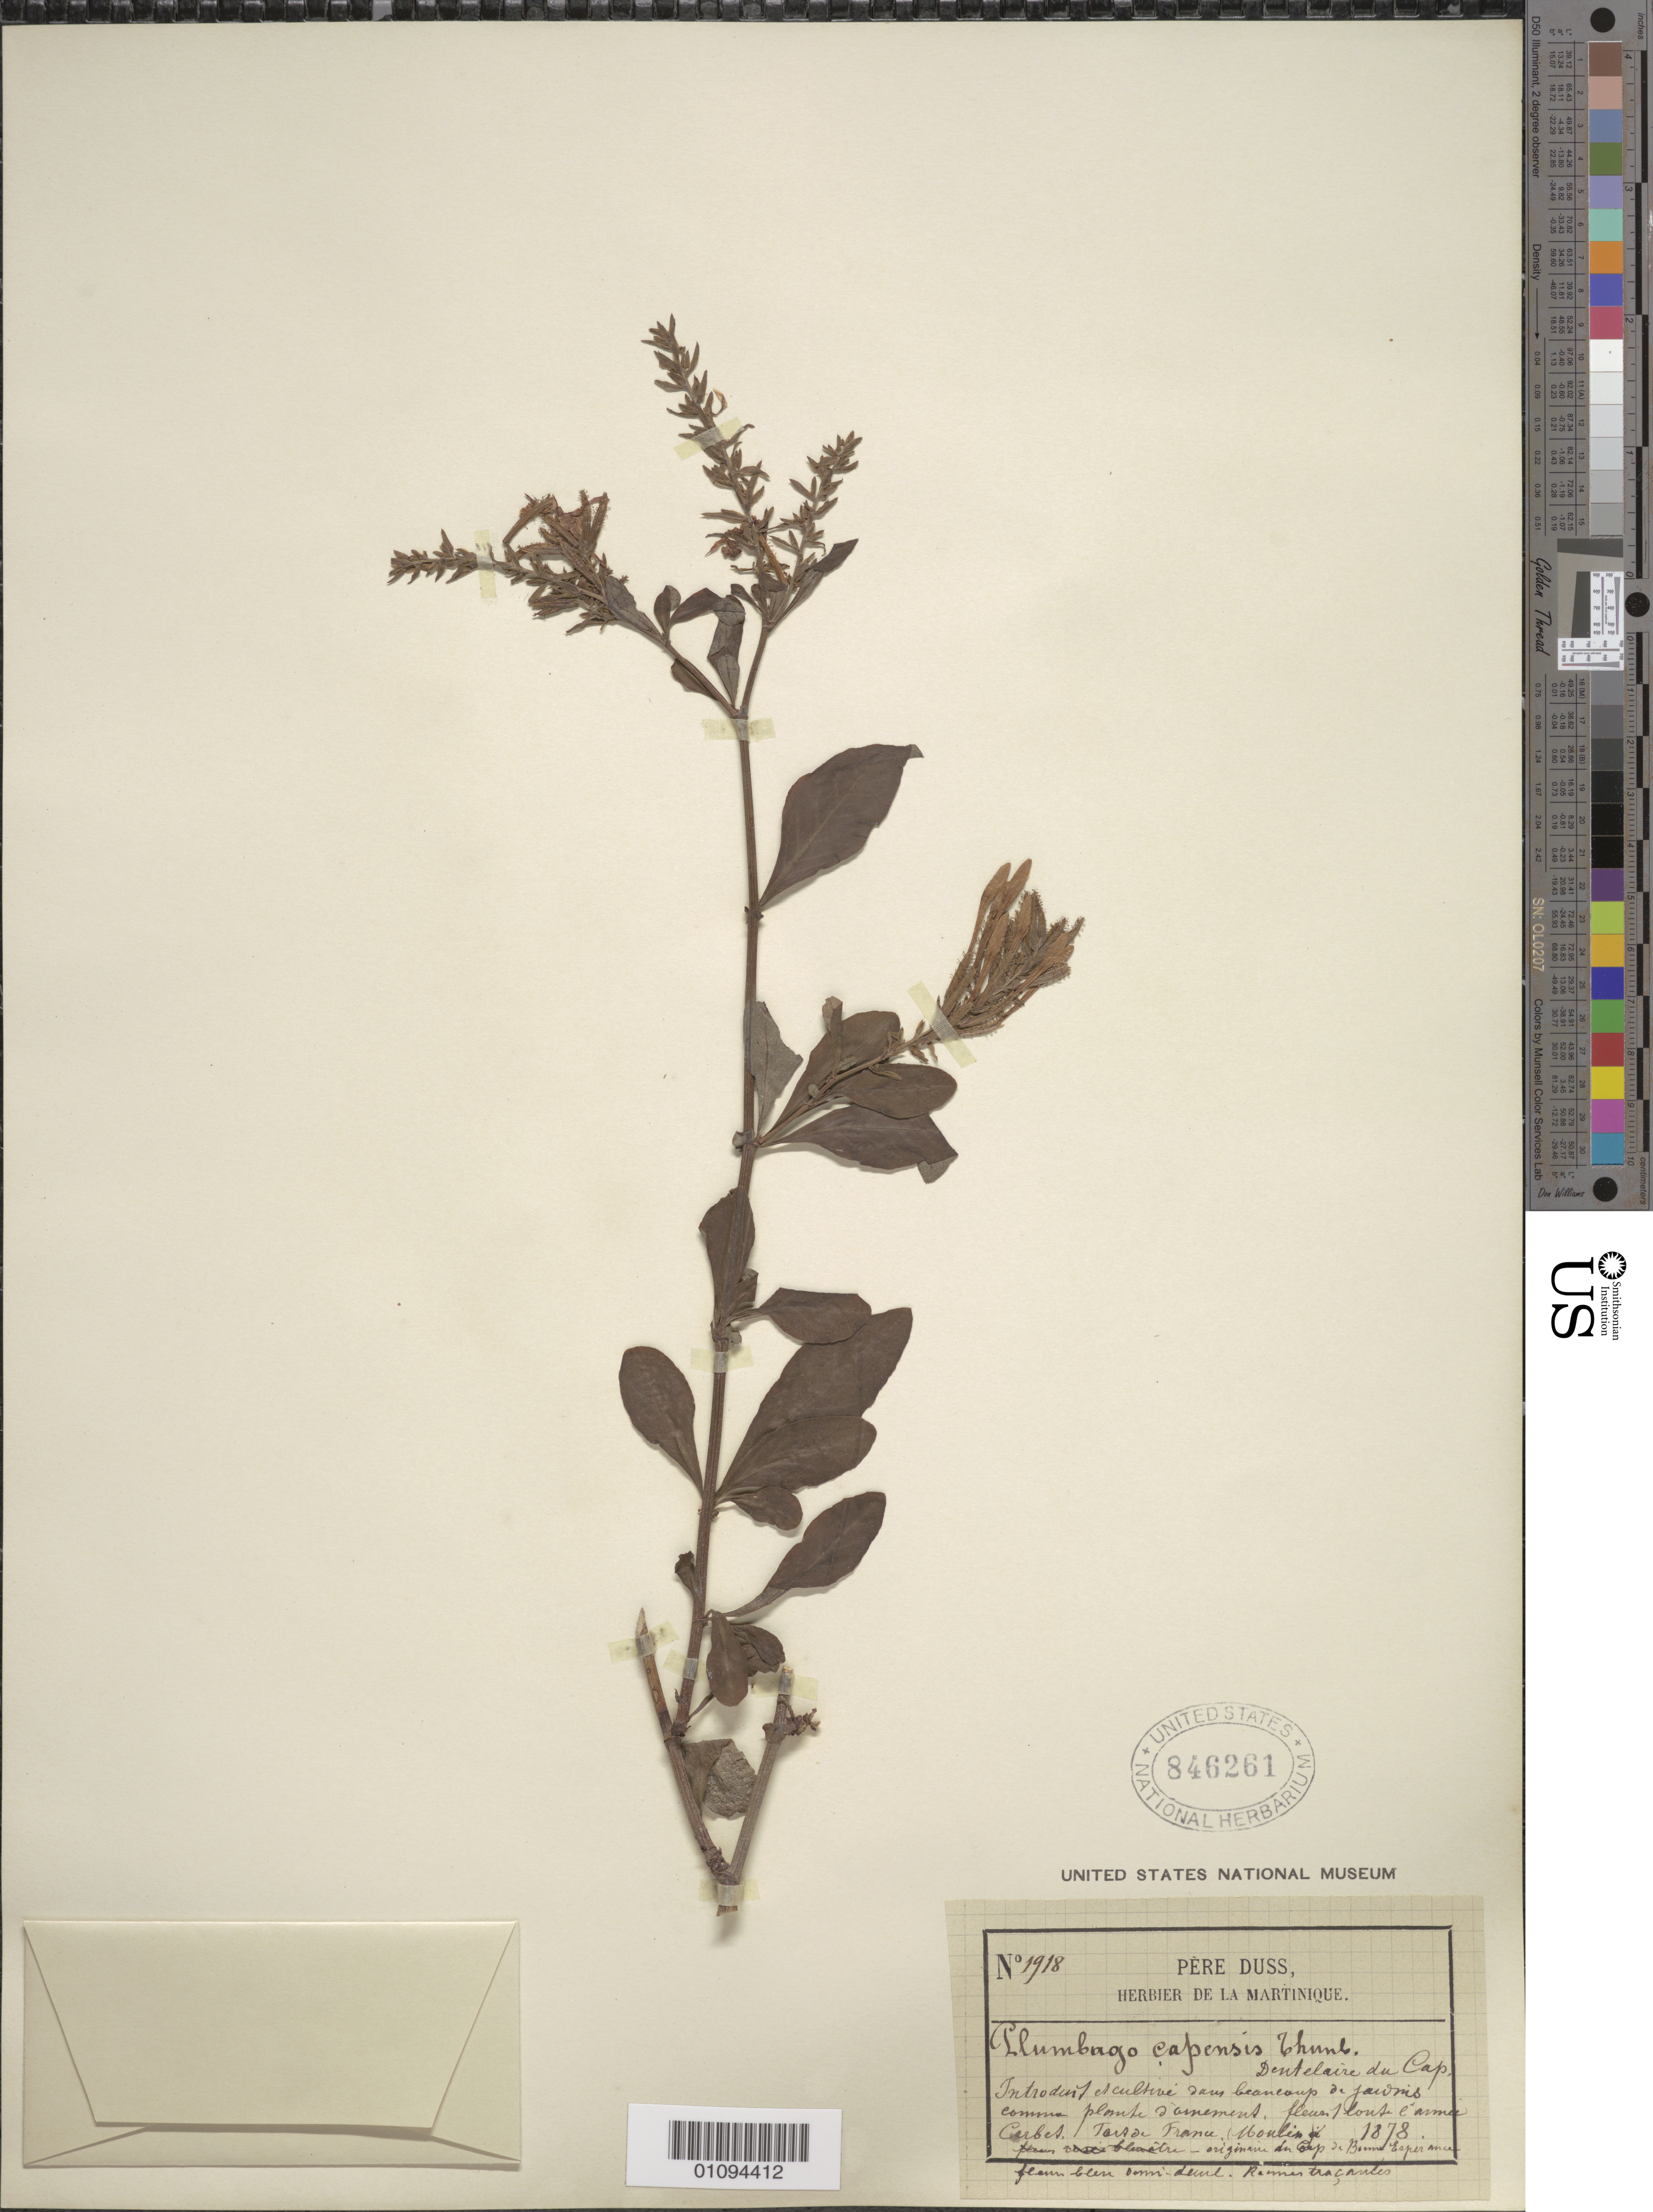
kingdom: Plantae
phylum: Tracheophyta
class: Magnoliopsida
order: Caryophyllales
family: Plumbaginaceae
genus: Plumbago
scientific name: Plumbago auriculata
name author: Lam.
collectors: Père Duss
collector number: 1918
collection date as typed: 1878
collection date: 1878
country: Martinique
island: Martinique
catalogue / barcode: US 846261